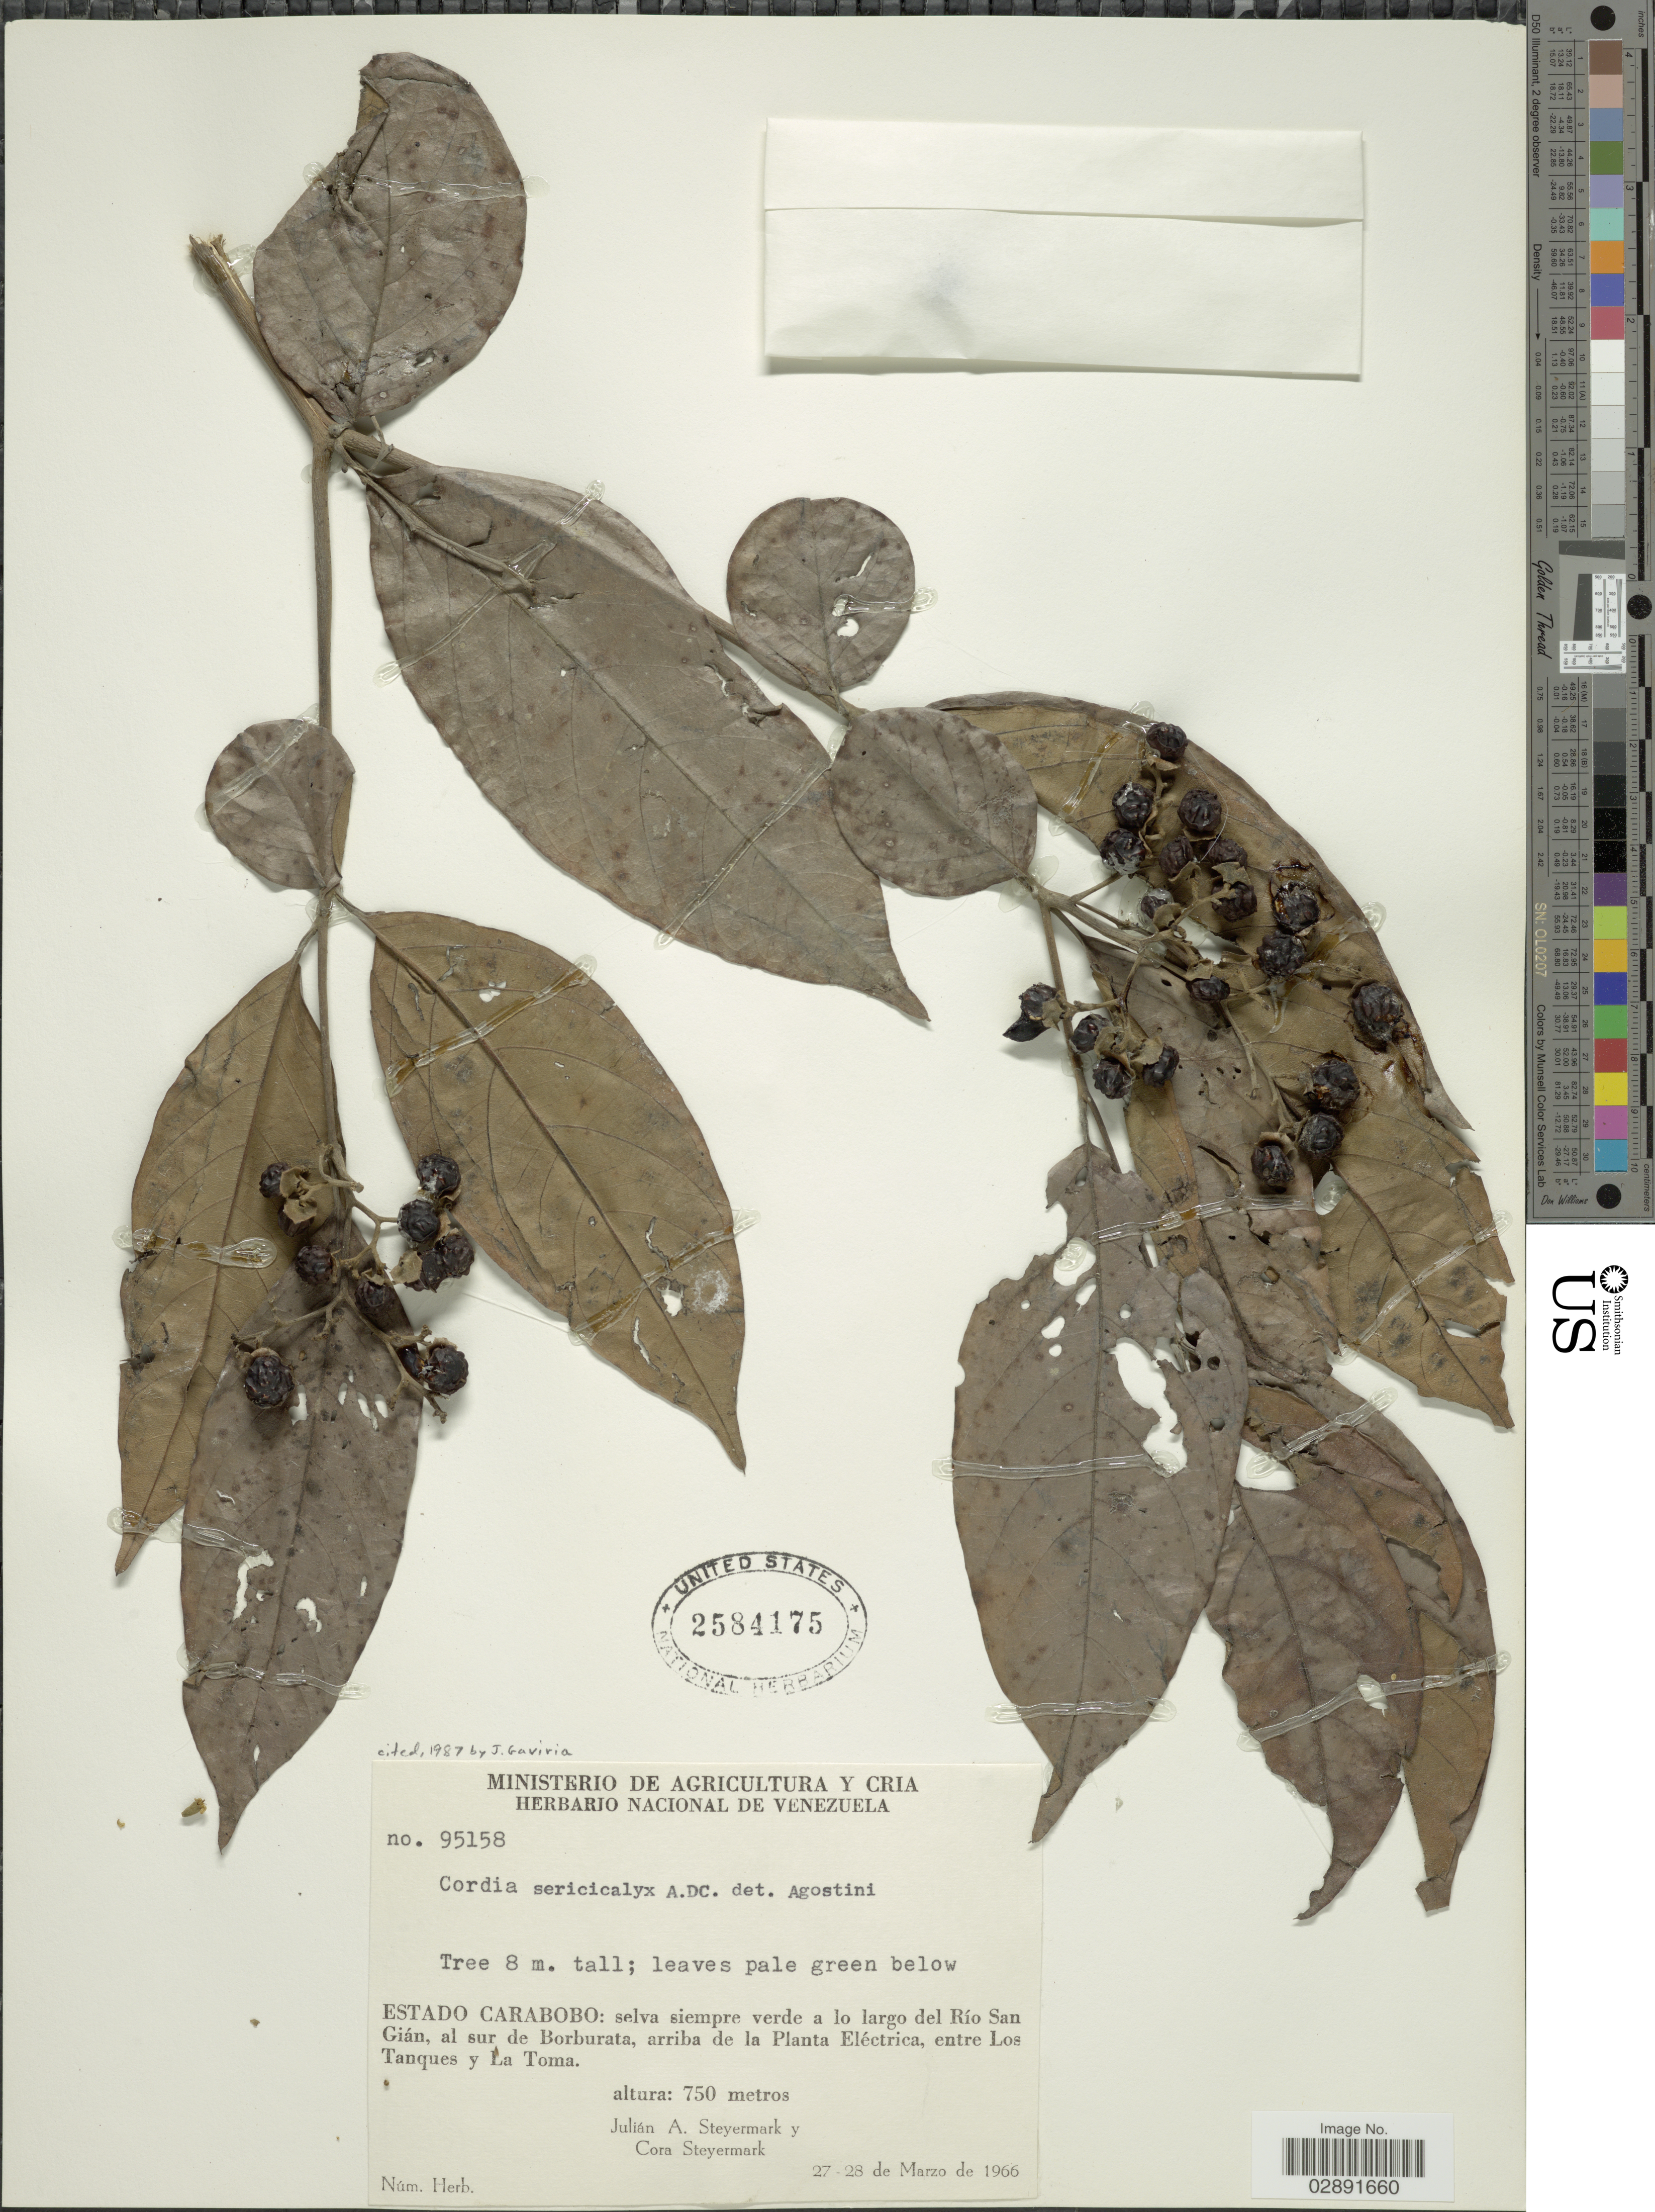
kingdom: Plantae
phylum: Tracheophyta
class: Magnoliopsida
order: Boraginales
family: Cordiaceae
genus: Cordia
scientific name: Cordia sericicalyx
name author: A. DC. in DC.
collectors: J. Steyermark & C. Steyermark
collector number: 95158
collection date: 1966-03-27/1966-03-28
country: Venezuela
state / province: Carabobo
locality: Selva siempre verde a lo largo del Río San Gián, al sur de Borburata, arriba de la Planta Eléctrica, entre Los Tanques y La Toma.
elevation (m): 750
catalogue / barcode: US 2584175